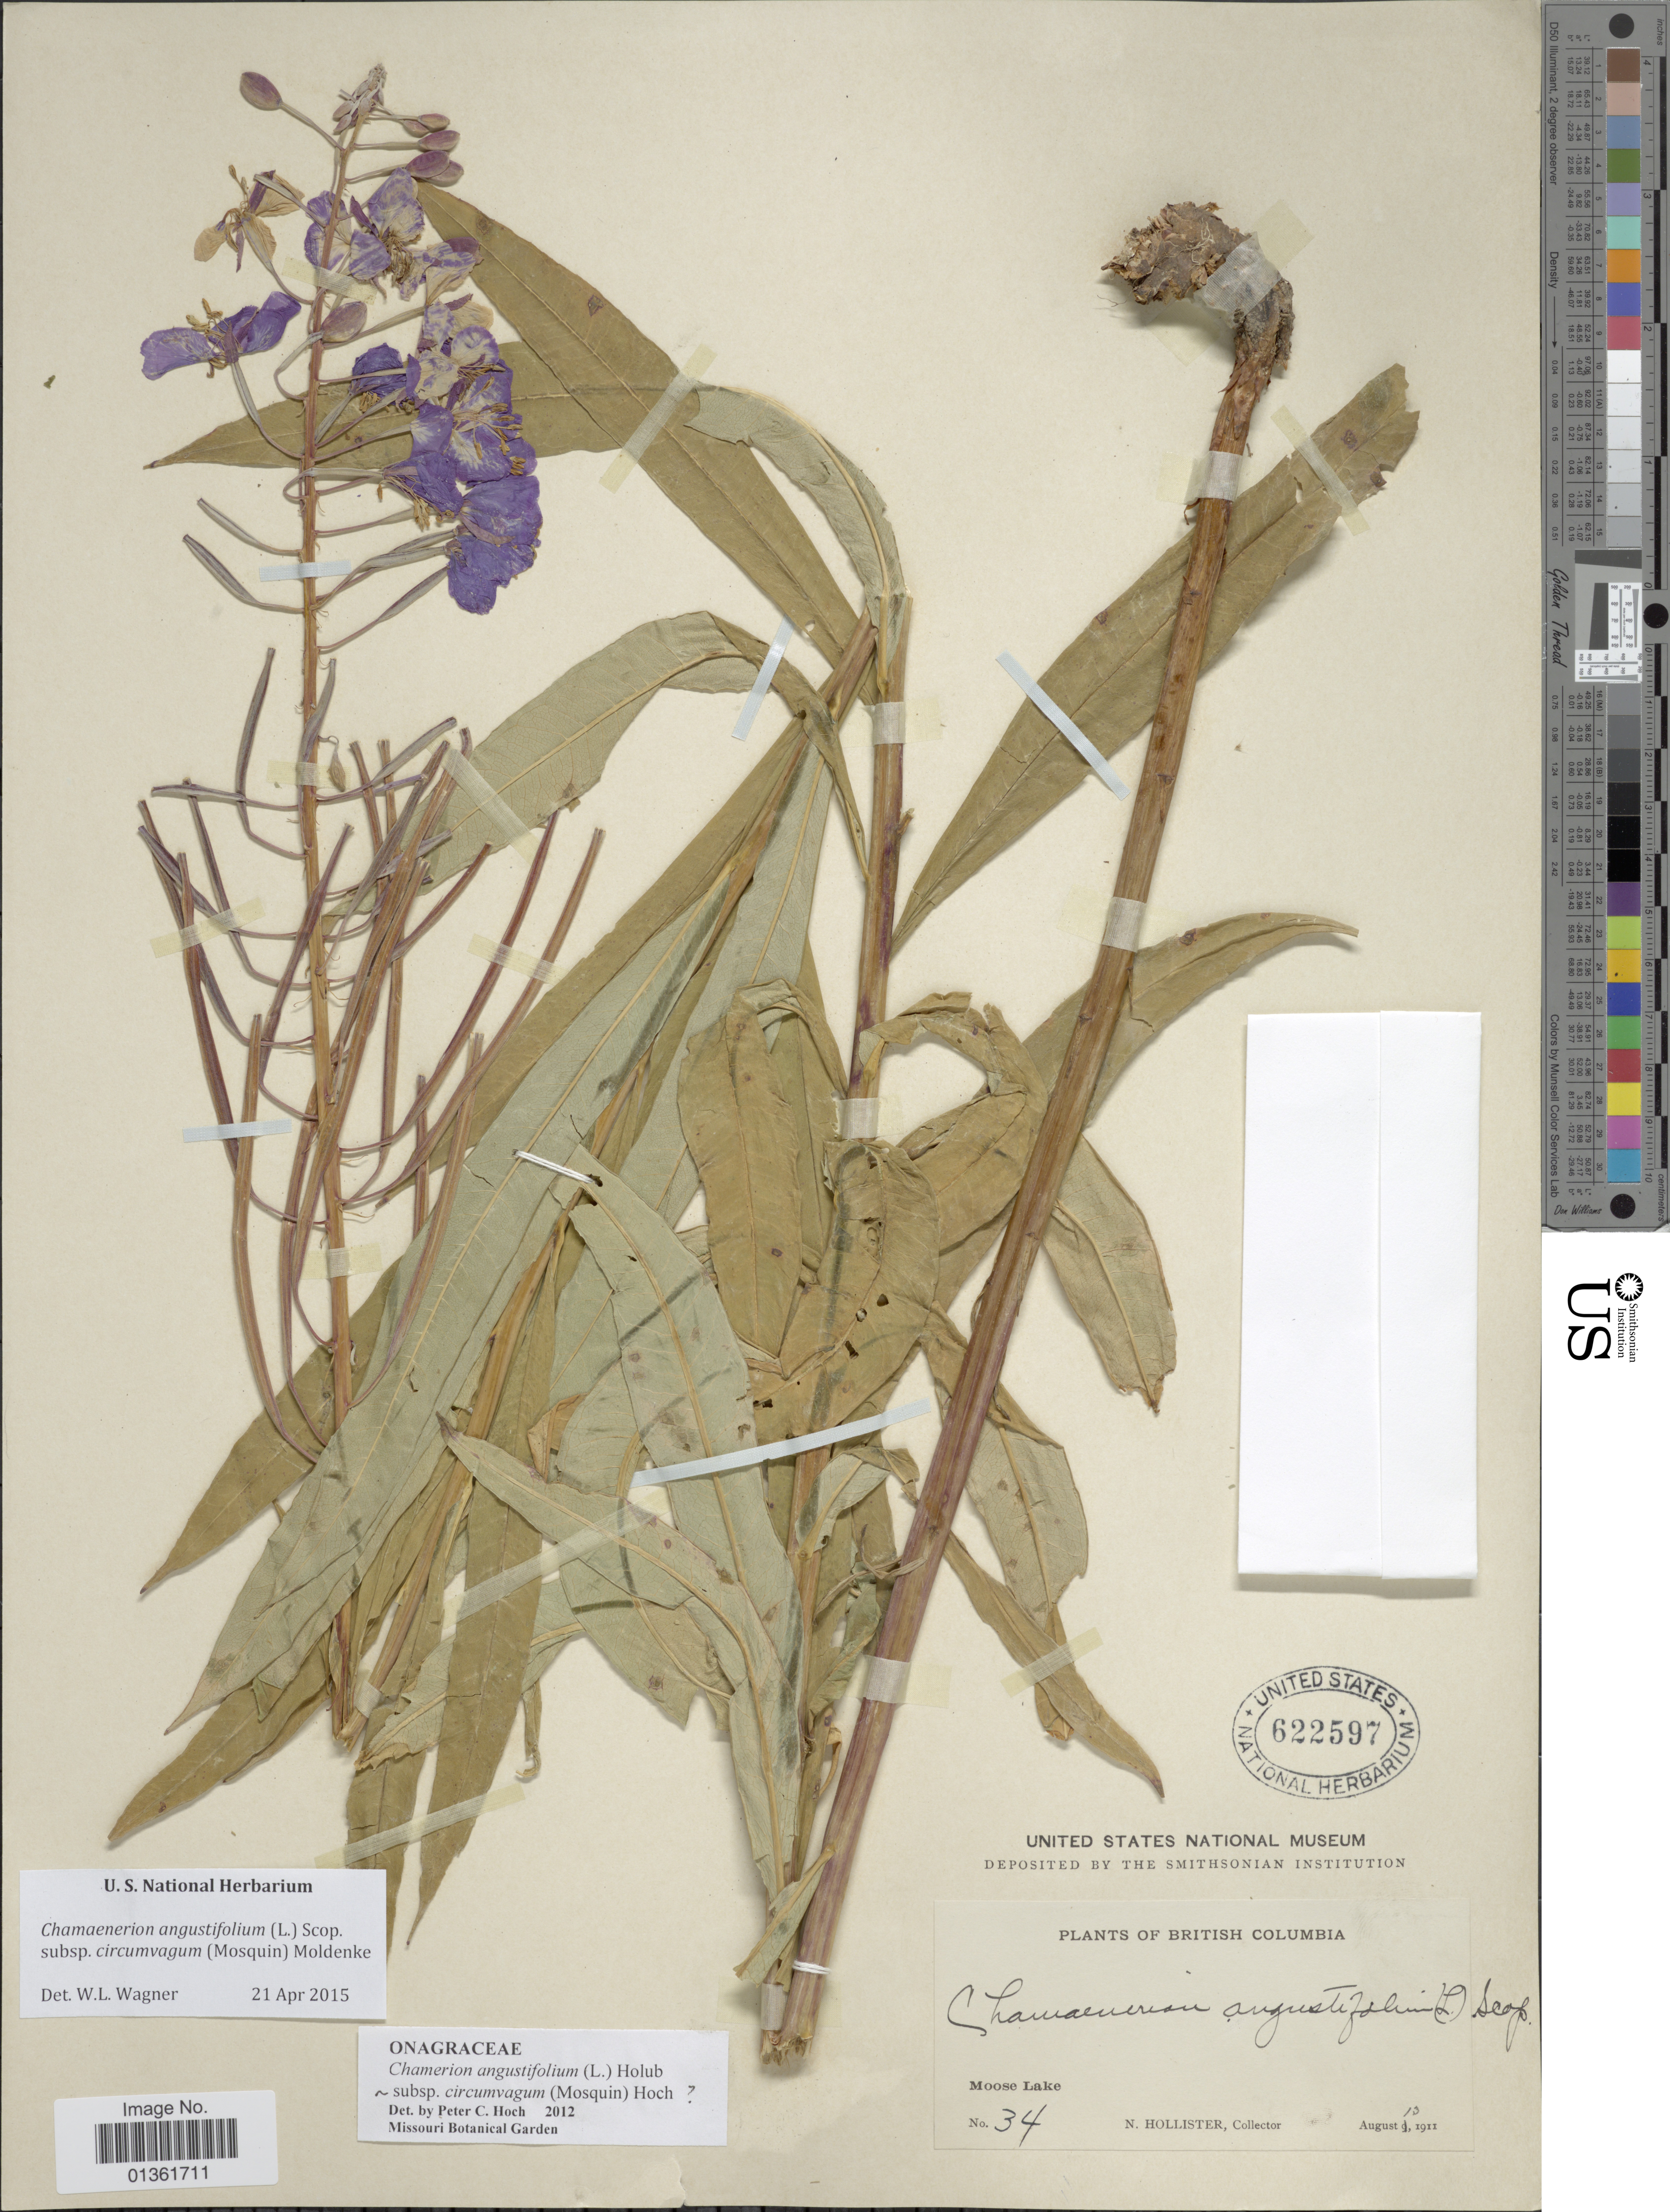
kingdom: Plantae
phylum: Tracheophyta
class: Magnoliopsida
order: Myrtales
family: Onagraceae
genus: Chamaenerion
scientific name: Chamaenerion angustifolium subsp. circumvagum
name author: (Mosquin) Moldenke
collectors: N. Hollister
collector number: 34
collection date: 1911-08-13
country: Canada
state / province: British Columbia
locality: Moose Lake.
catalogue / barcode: US 622597